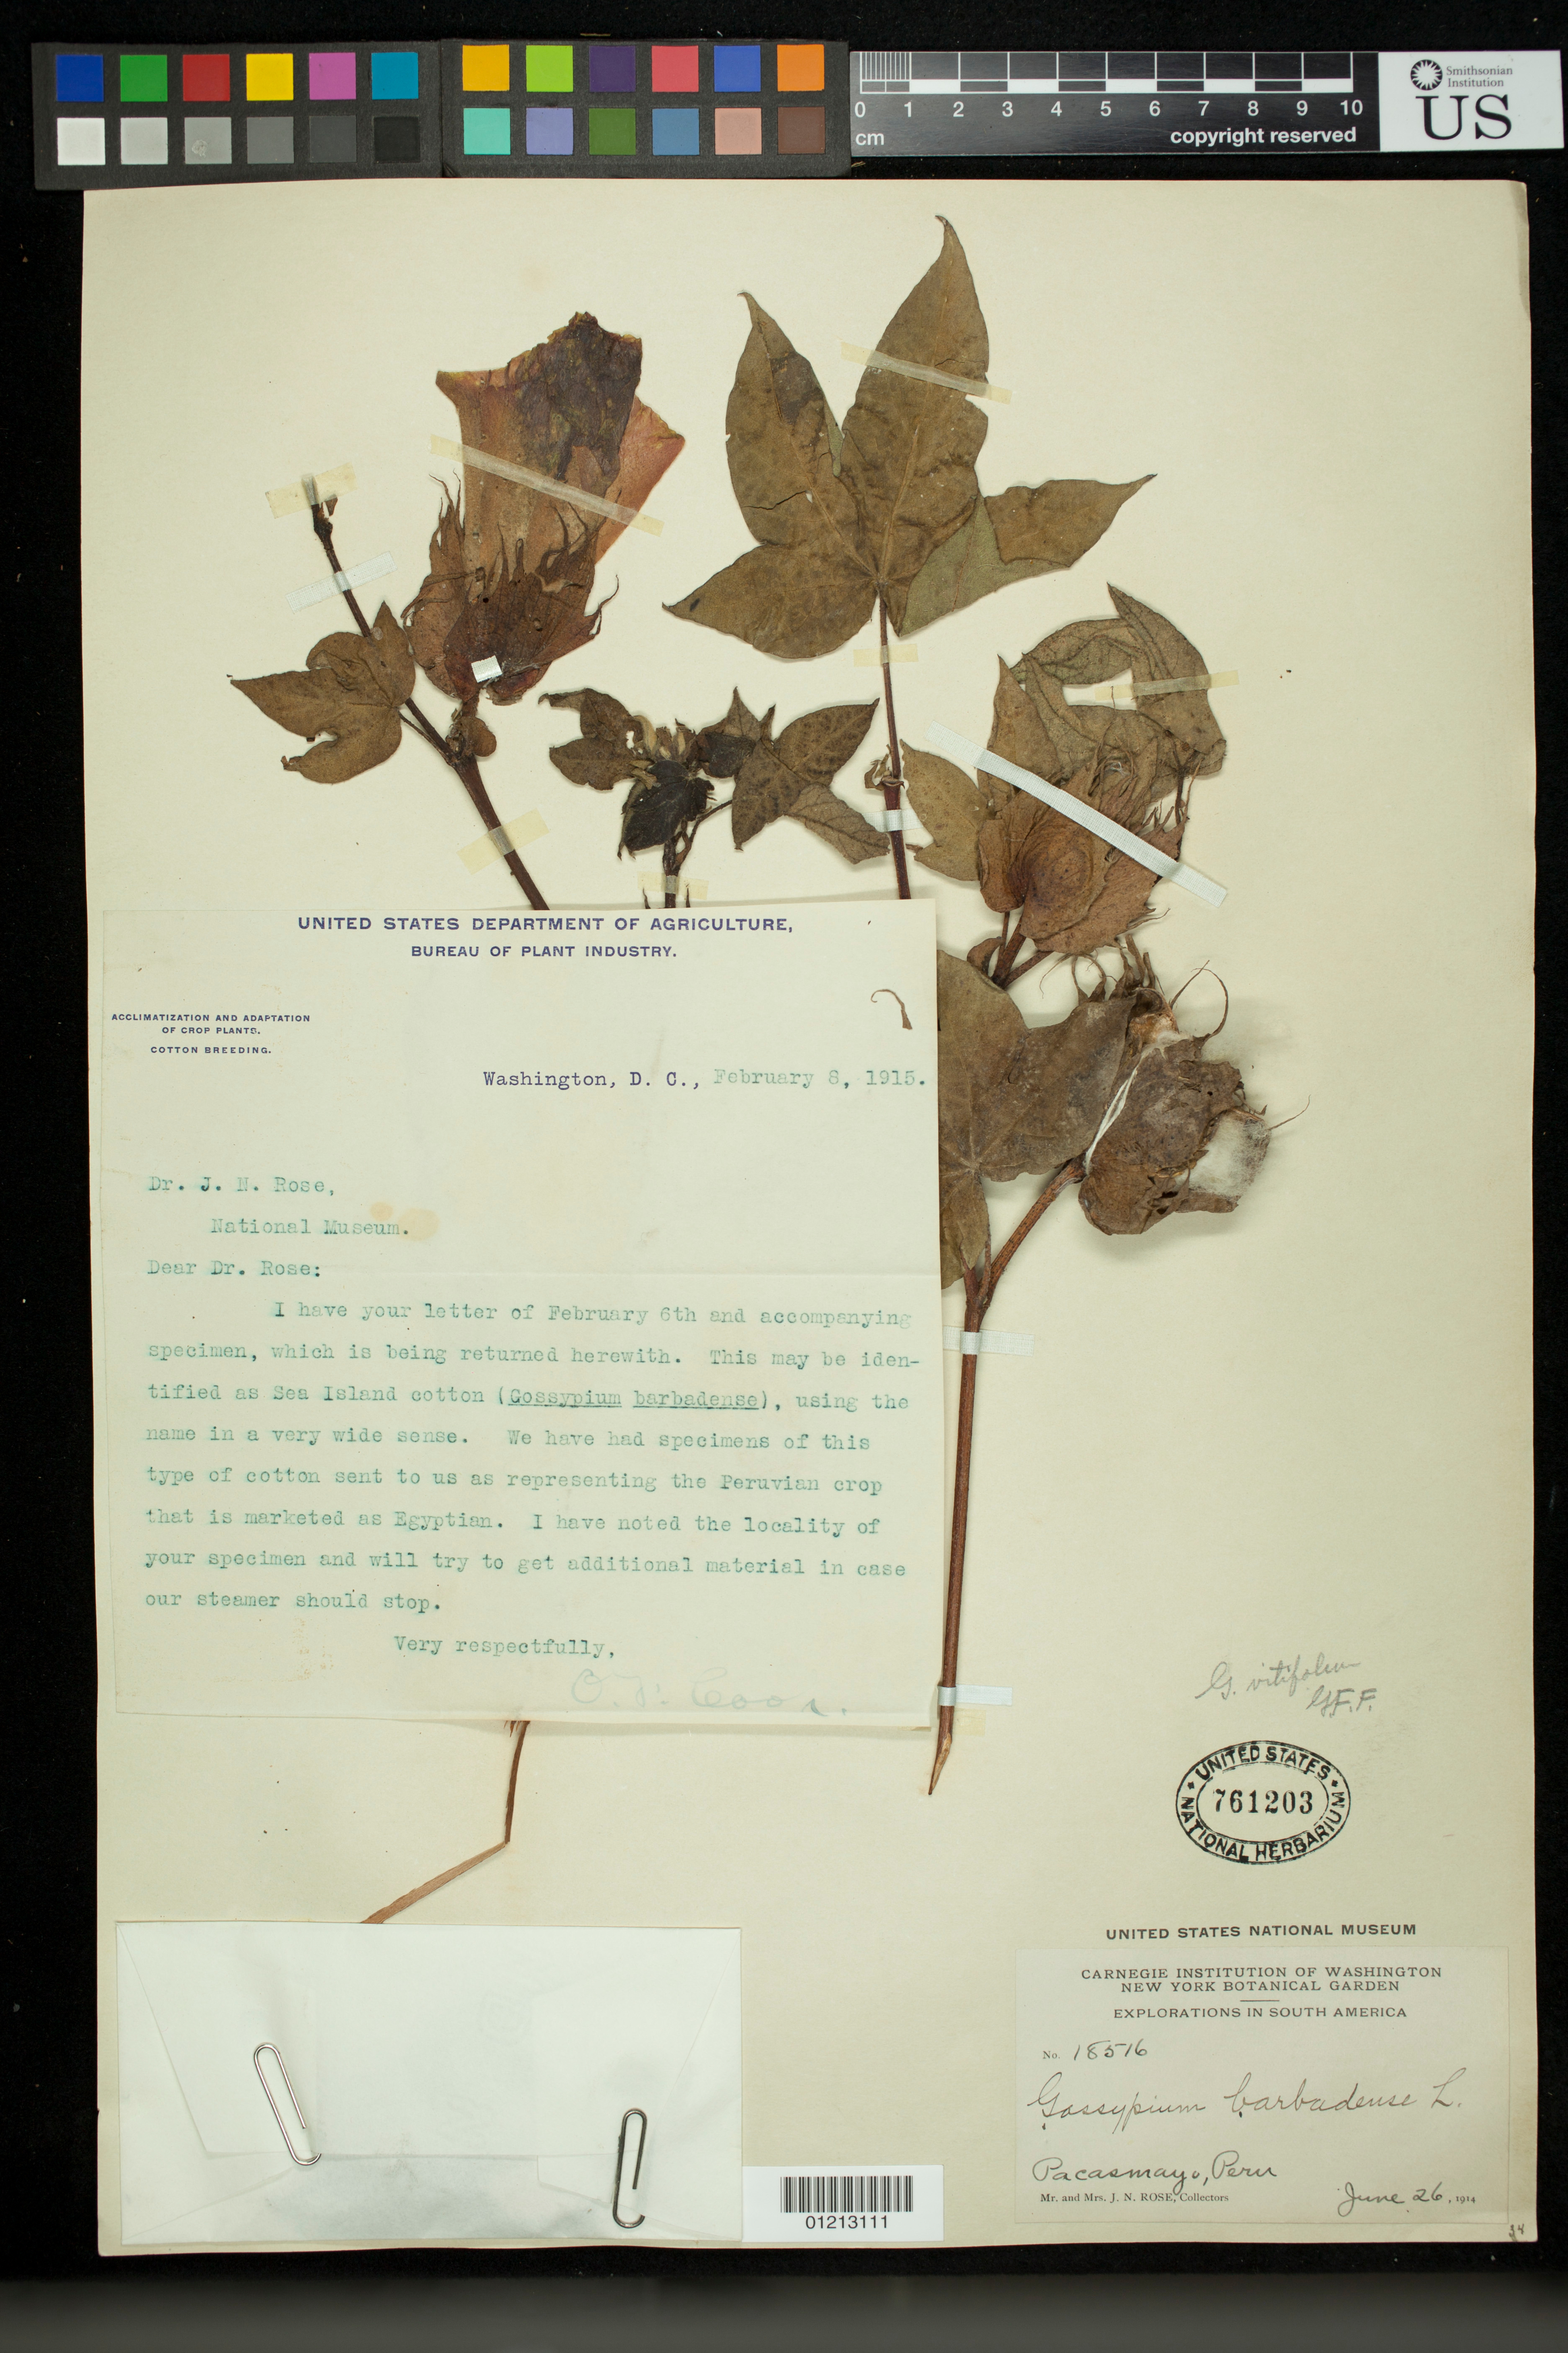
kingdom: Plantae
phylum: Tracheophyta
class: Magnoliopsida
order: Malvales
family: Malvaceae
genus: Gossypium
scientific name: Gossypium vitifolium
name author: Lam.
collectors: J. N. Rose & L. B. Rose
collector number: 18516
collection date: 1914-06-26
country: El Salvador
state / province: La Libertad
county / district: Pacasmayo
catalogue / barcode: US 761203